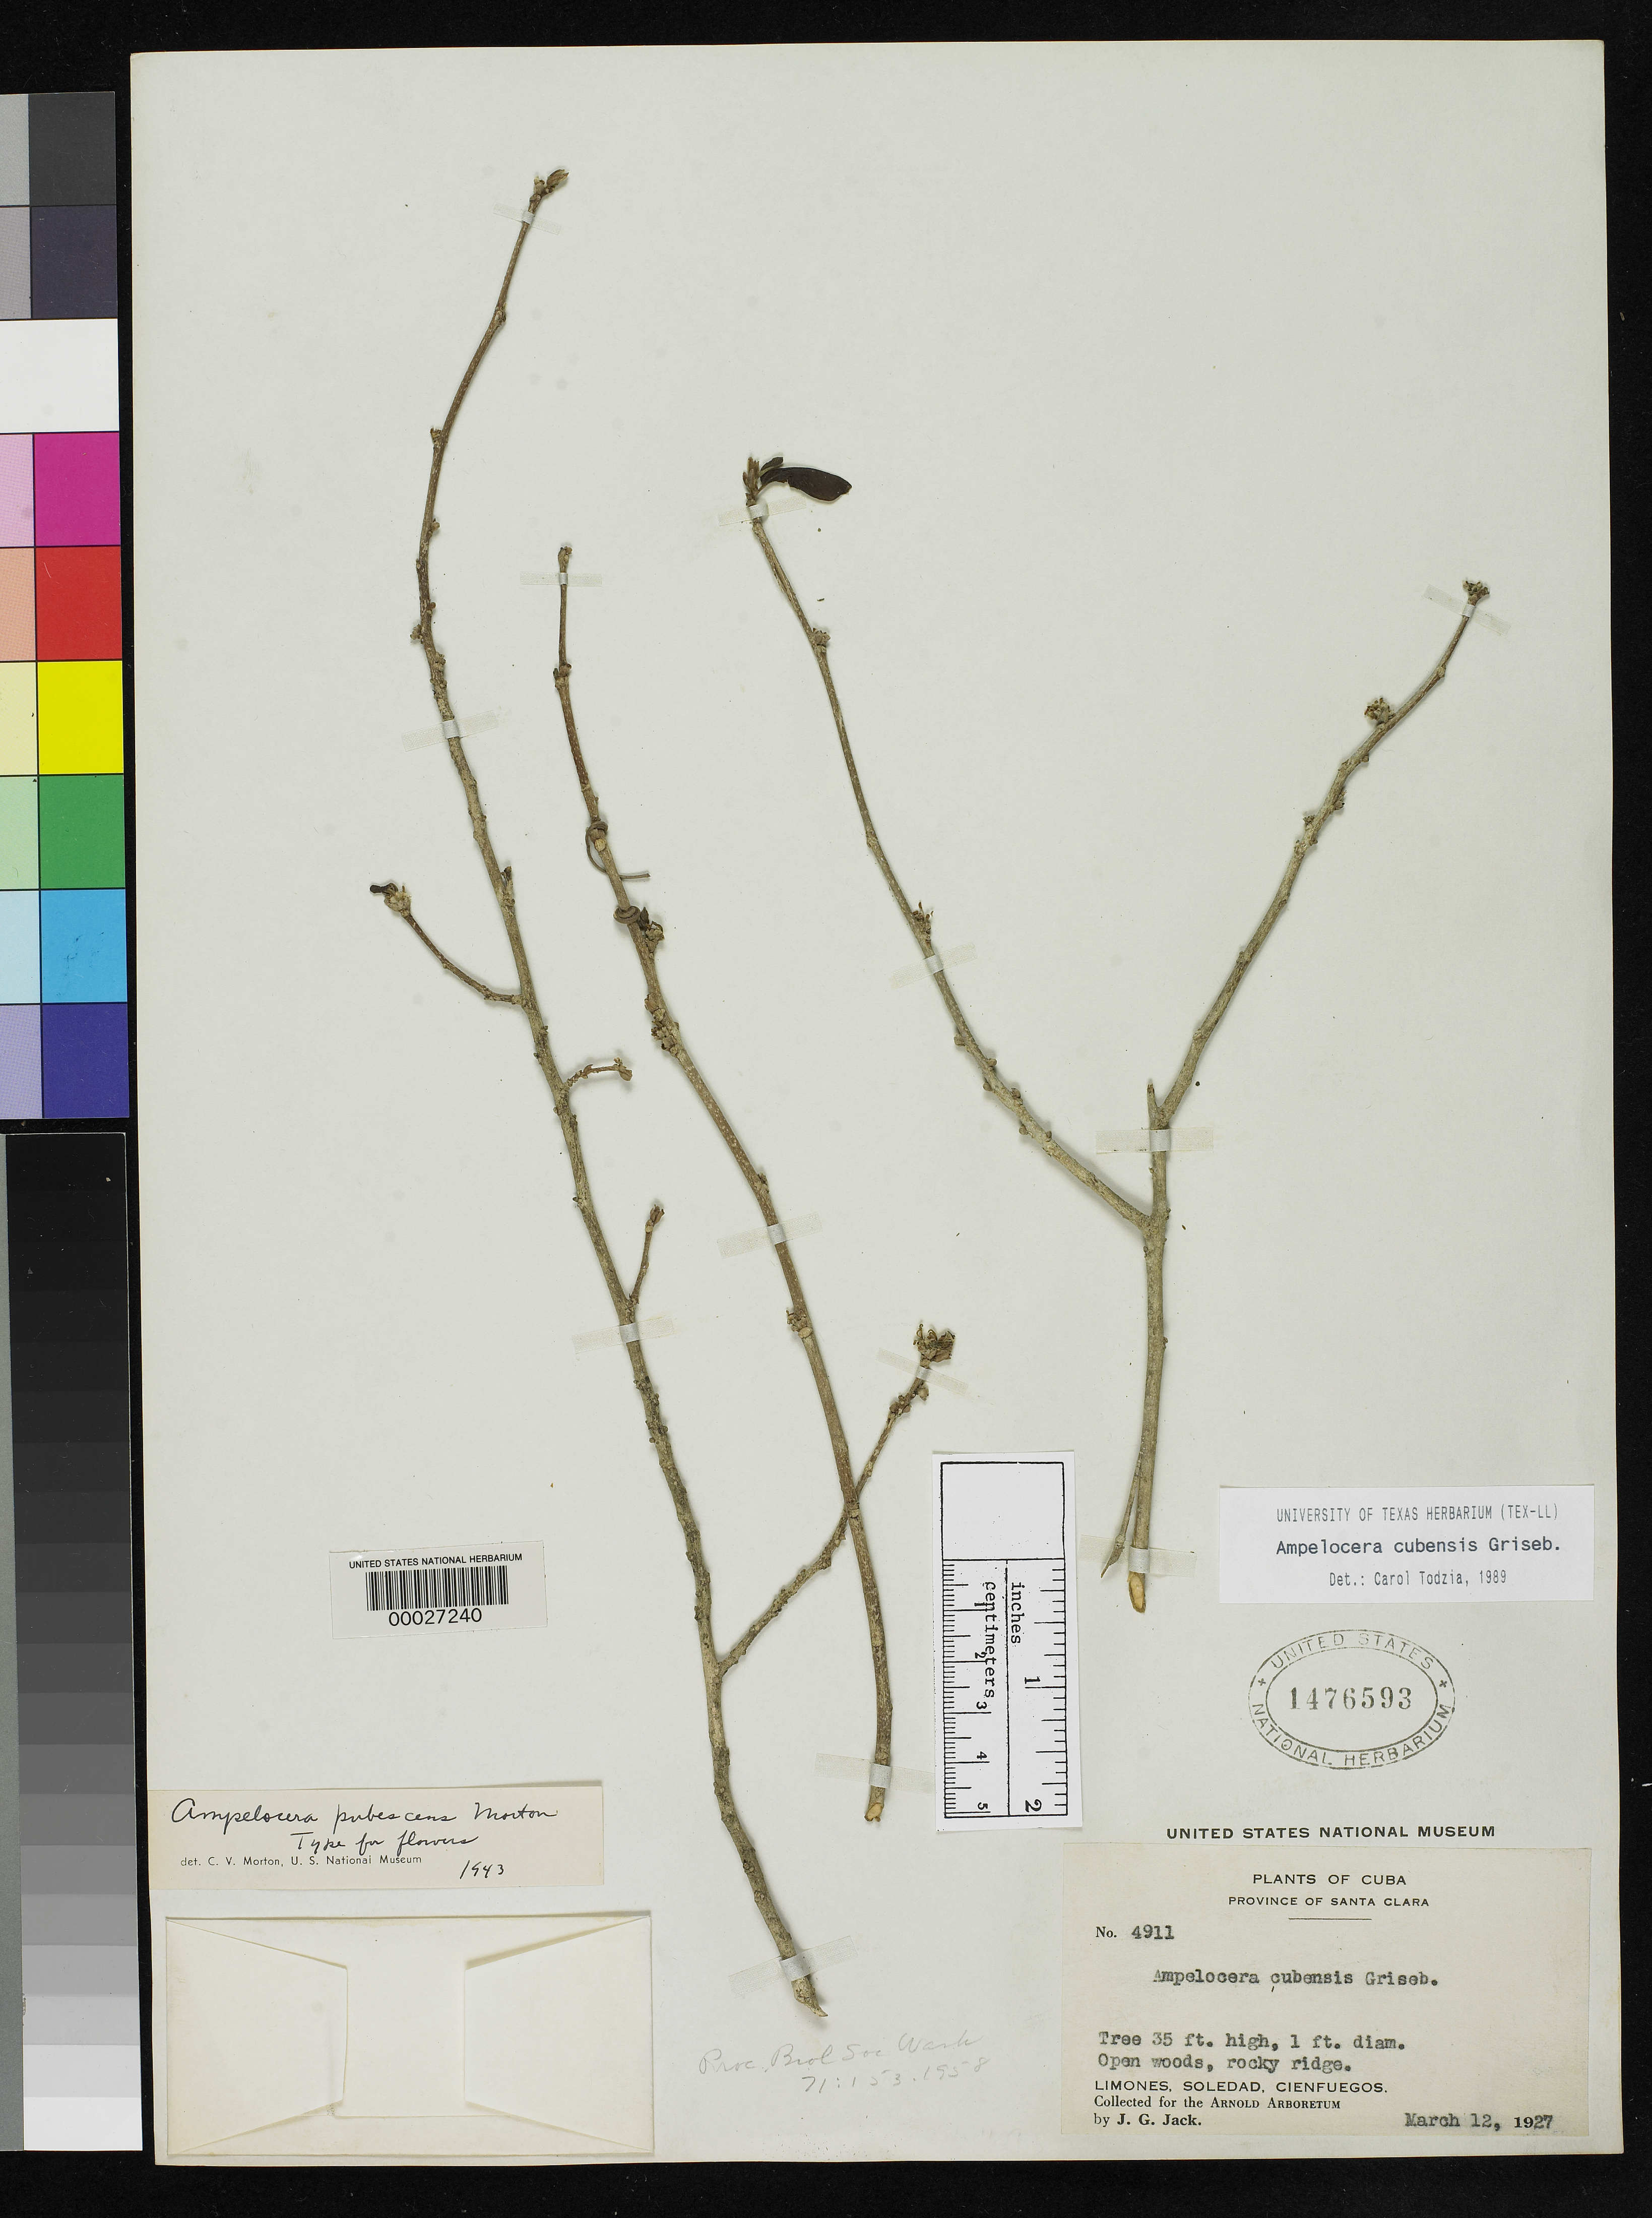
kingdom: Plantae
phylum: Tracheophyta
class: Magnoliopsida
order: Rosales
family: Cannabaceae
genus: Ampelocera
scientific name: Ampelocera pubescens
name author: C.V. Morton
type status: Syntype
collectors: J. G. Jack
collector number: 4911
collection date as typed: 12 Mar 1927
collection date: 1927-03-12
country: Cuba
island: Greater Antilles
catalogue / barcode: US 1476593